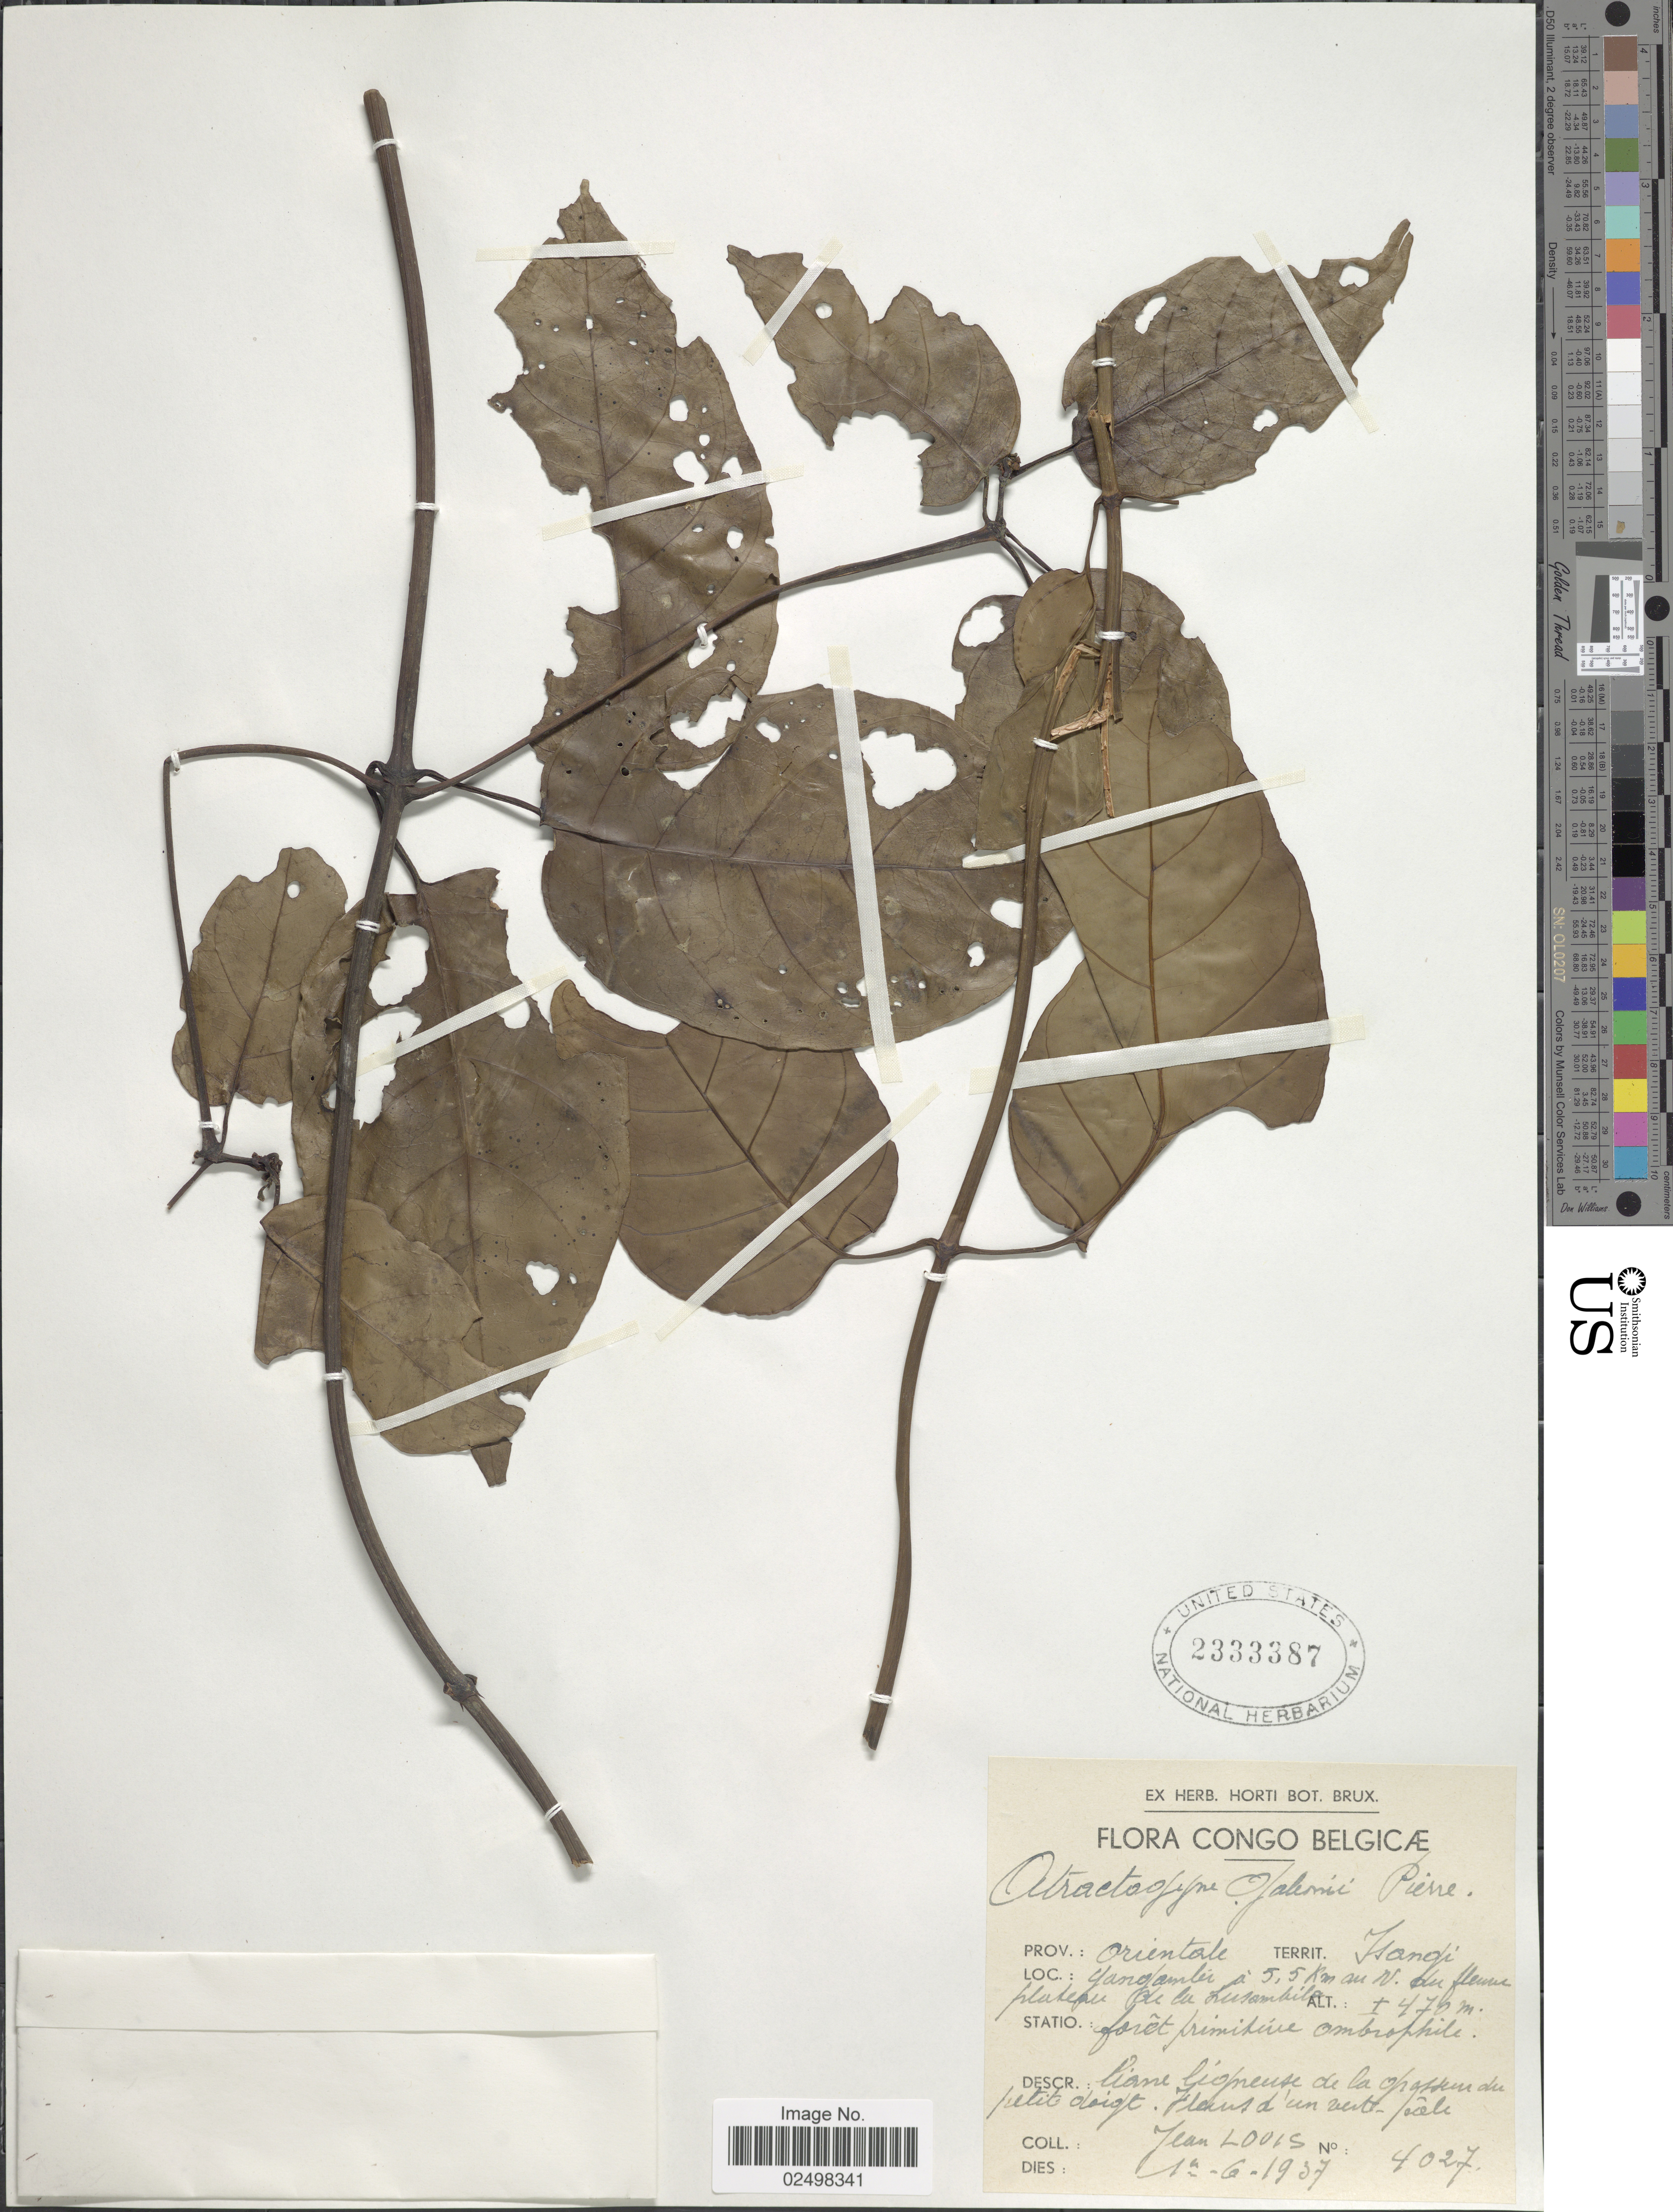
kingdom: Plantae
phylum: Tracheophyta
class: Magnoliopsida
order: Gentianales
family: Rubiaceae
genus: Atractogyne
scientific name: Atractogyne gabonii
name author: Pierre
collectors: J. Louis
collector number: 4027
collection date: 1937-06-01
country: Congo, Democratic Republic of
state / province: Tshopo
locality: Congo Belgicae. Territ. Isangi. Yangambi a 5.5 km au N du fleuve plateau de du Lusambila.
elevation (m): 470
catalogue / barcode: US 2333387